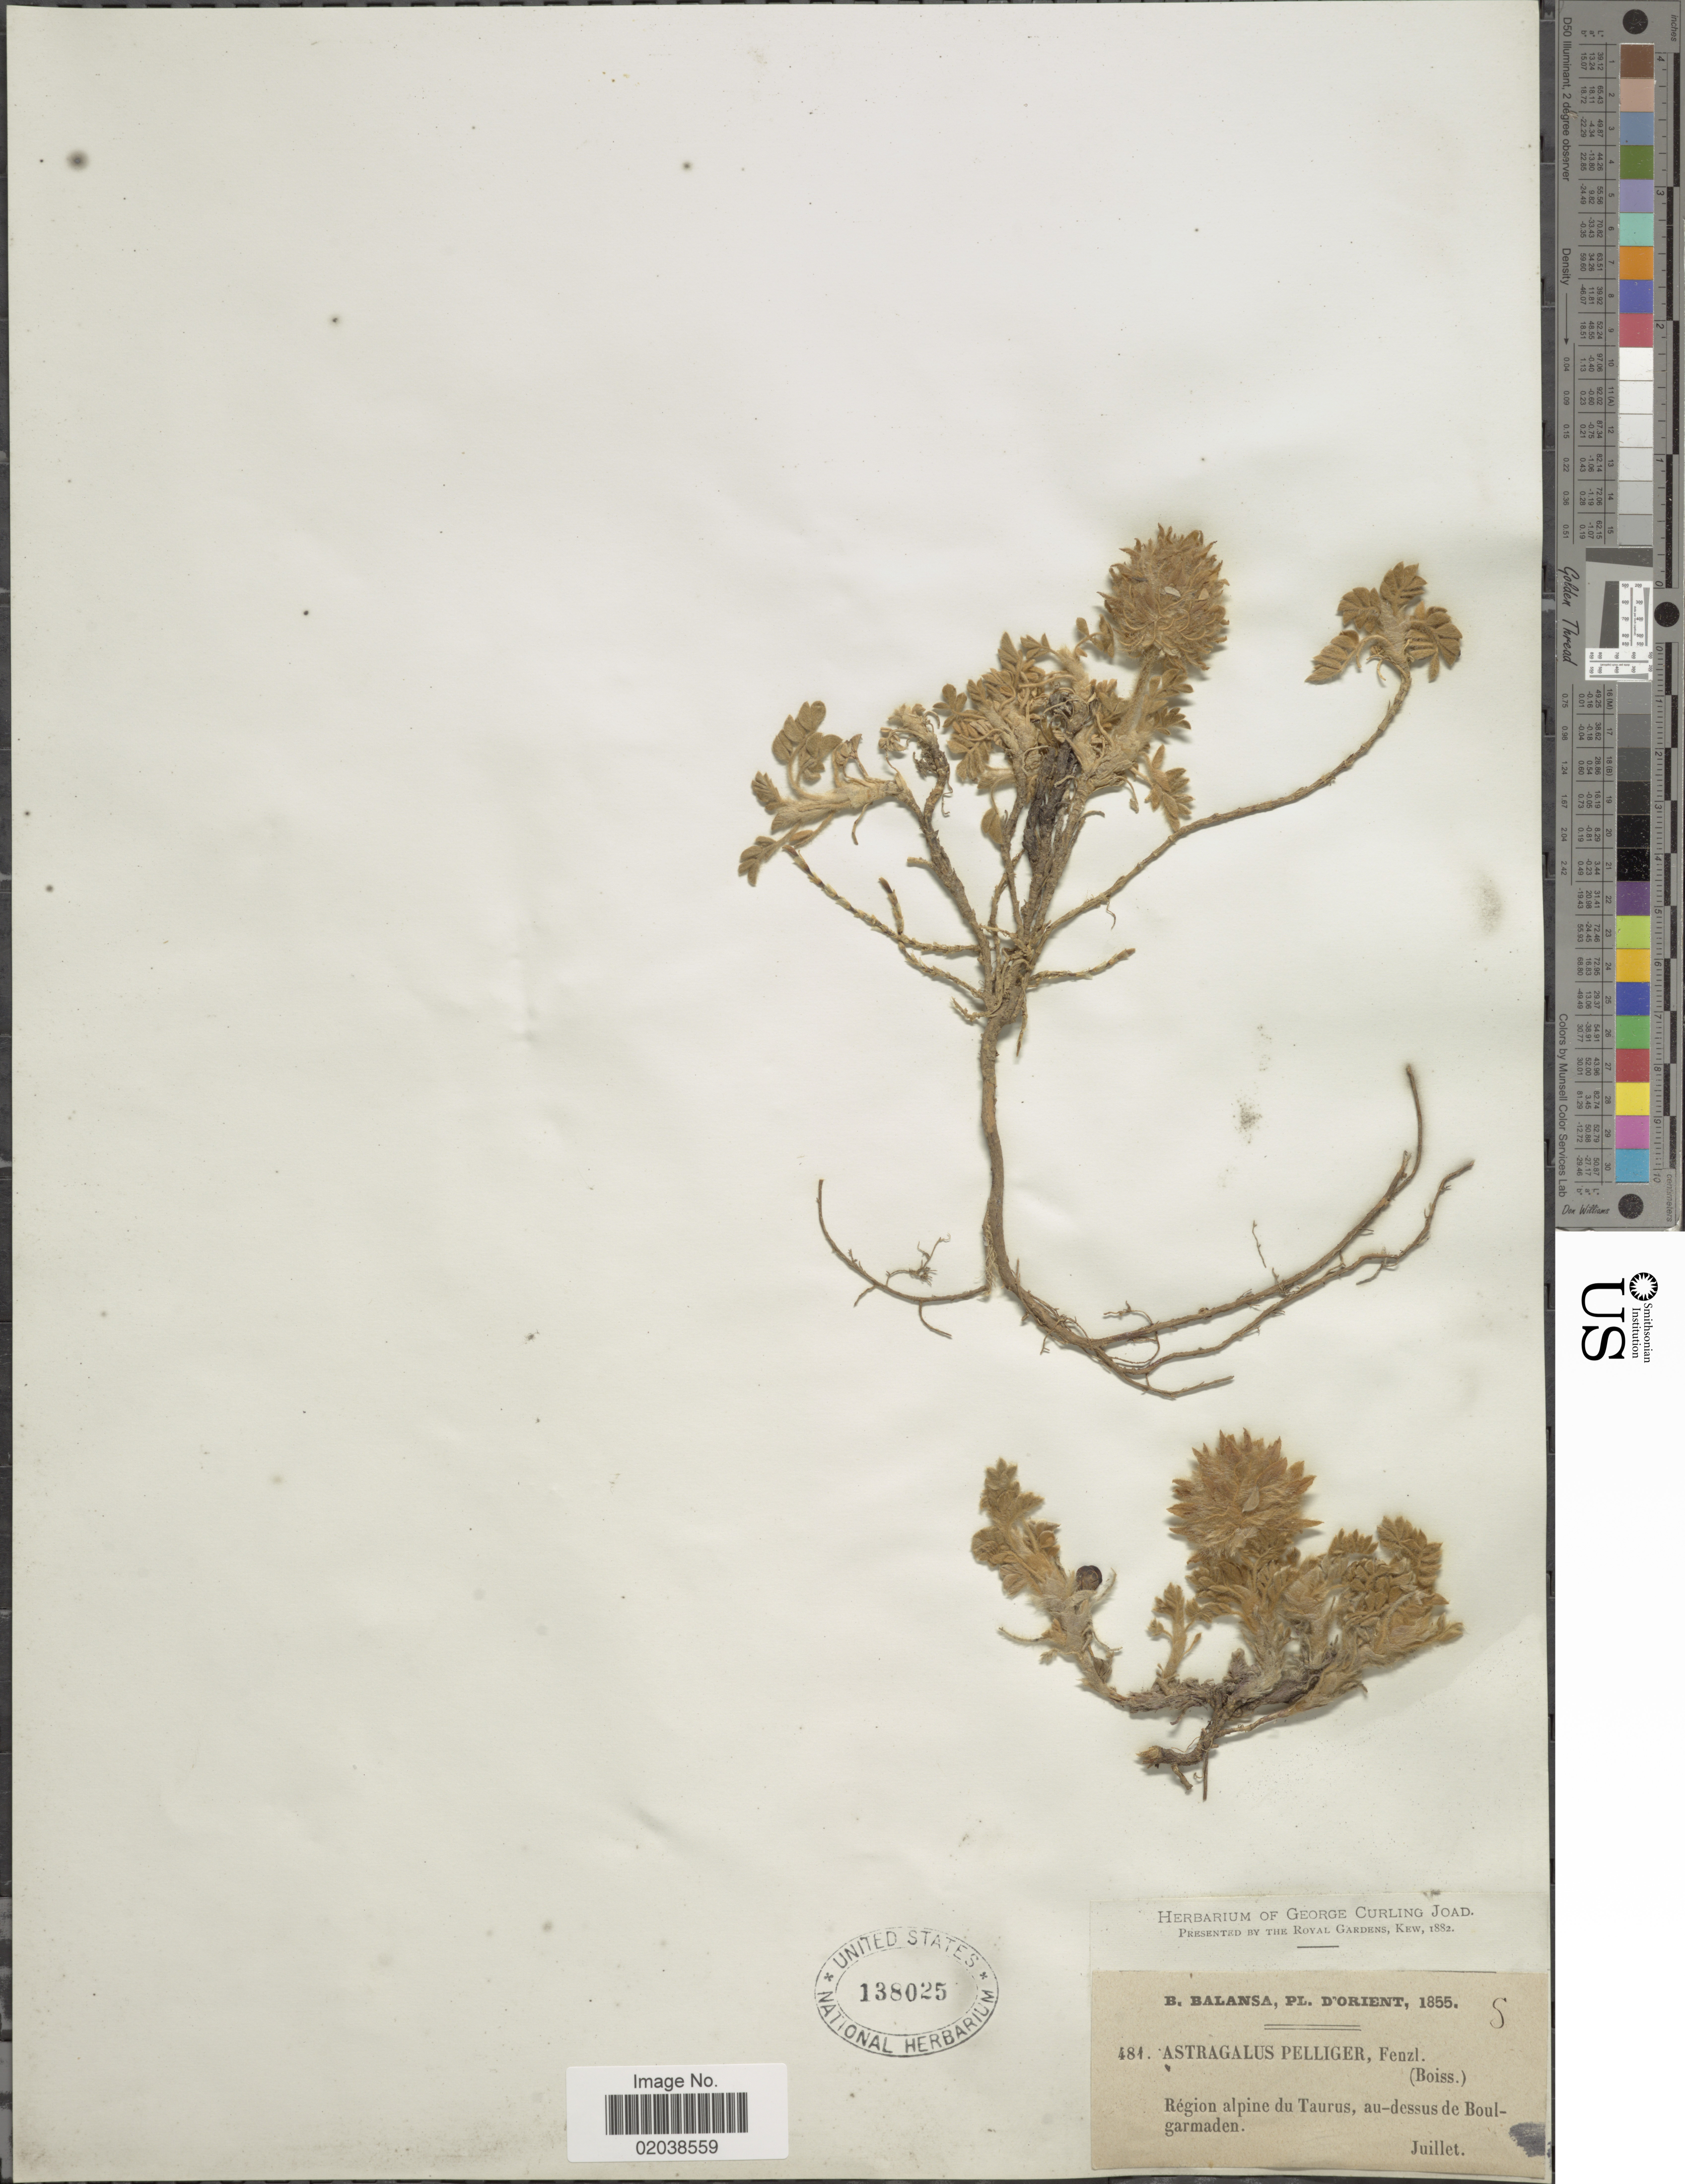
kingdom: Plantae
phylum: Tracheophyta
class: Magnoliopsida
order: Fabales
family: Fabaceae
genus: Astragalus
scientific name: Astragalus pelliger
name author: Fenzl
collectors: B. Balansa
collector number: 481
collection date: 1855-07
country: Turkey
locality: D'Orient. Region alpine du Taurus, au-dessus de Boulgarmaden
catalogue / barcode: US 138025